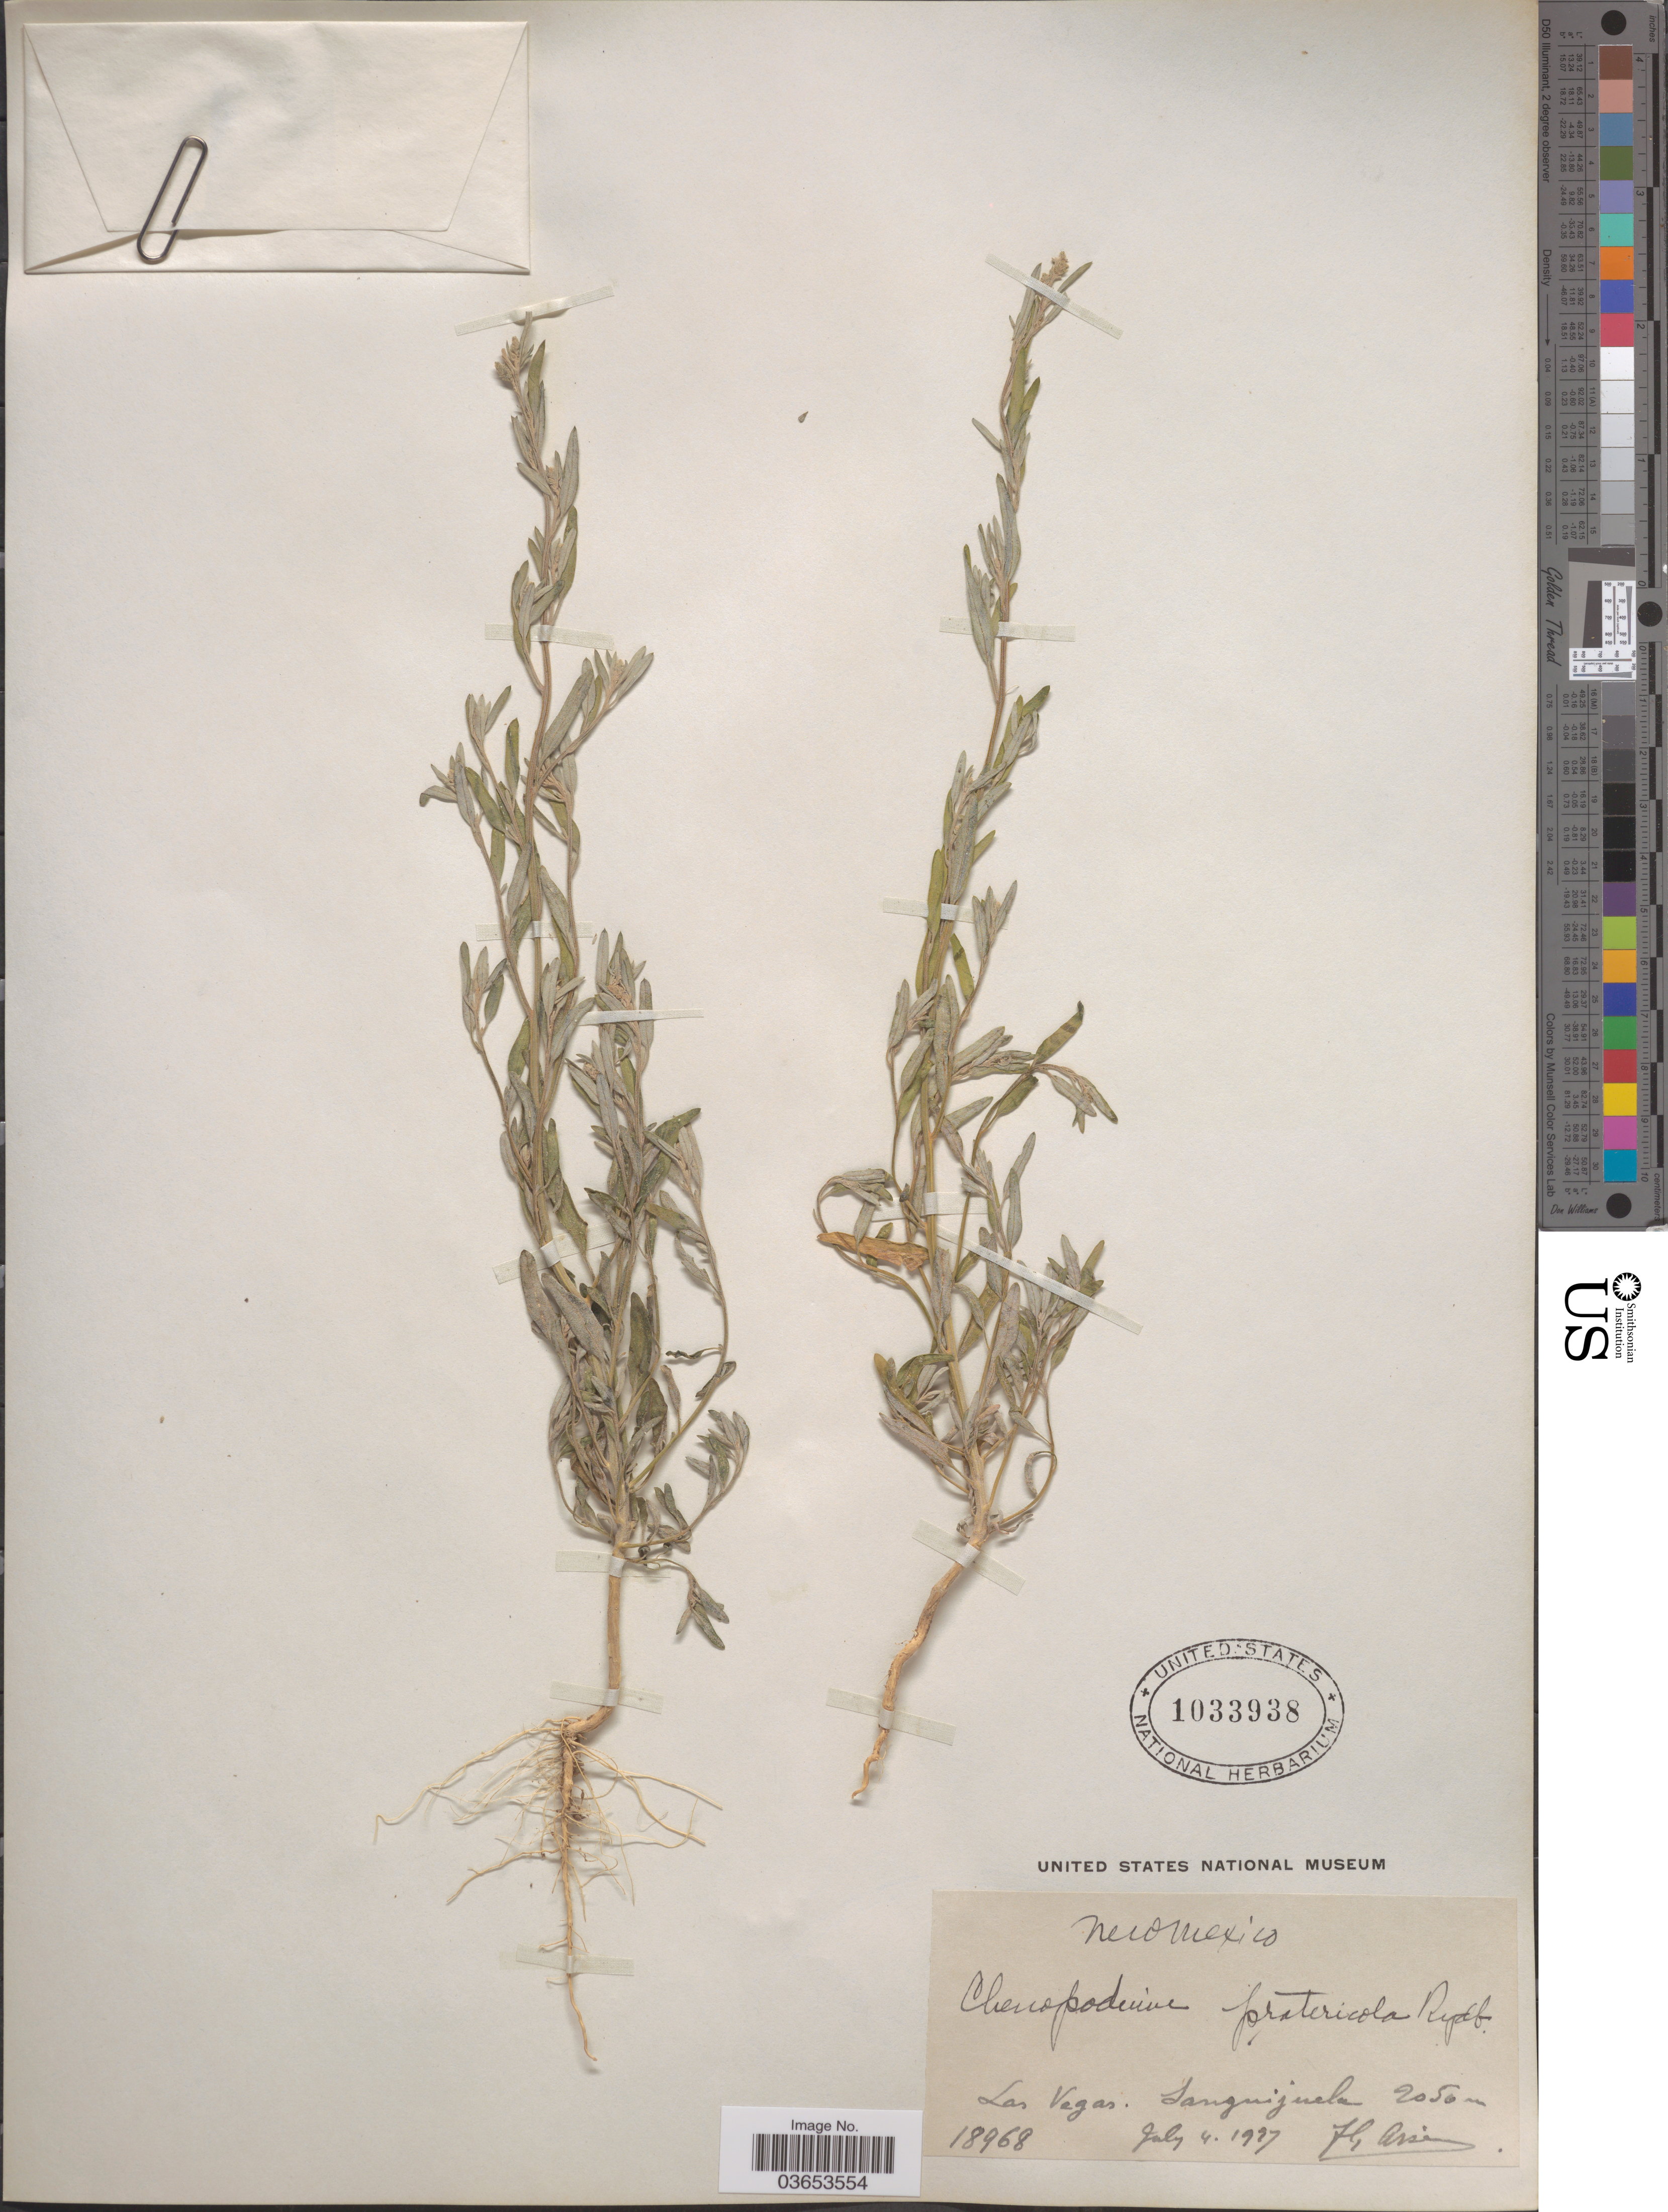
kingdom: Plantae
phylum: Tracheophyta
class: Magnoliopsida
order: Caryophyllales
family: Amaranthaceae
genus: Chenopodium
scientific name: Chenopodium leptophyllum var. leptophylloides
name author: (Murr) Thell. & Aellen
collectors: F. Arsène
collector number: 18968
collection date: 1927-07-04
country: United States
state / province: New Mexico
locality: Las Vegas. Sanguijuela.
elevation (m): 2050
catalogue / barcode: US 1033938